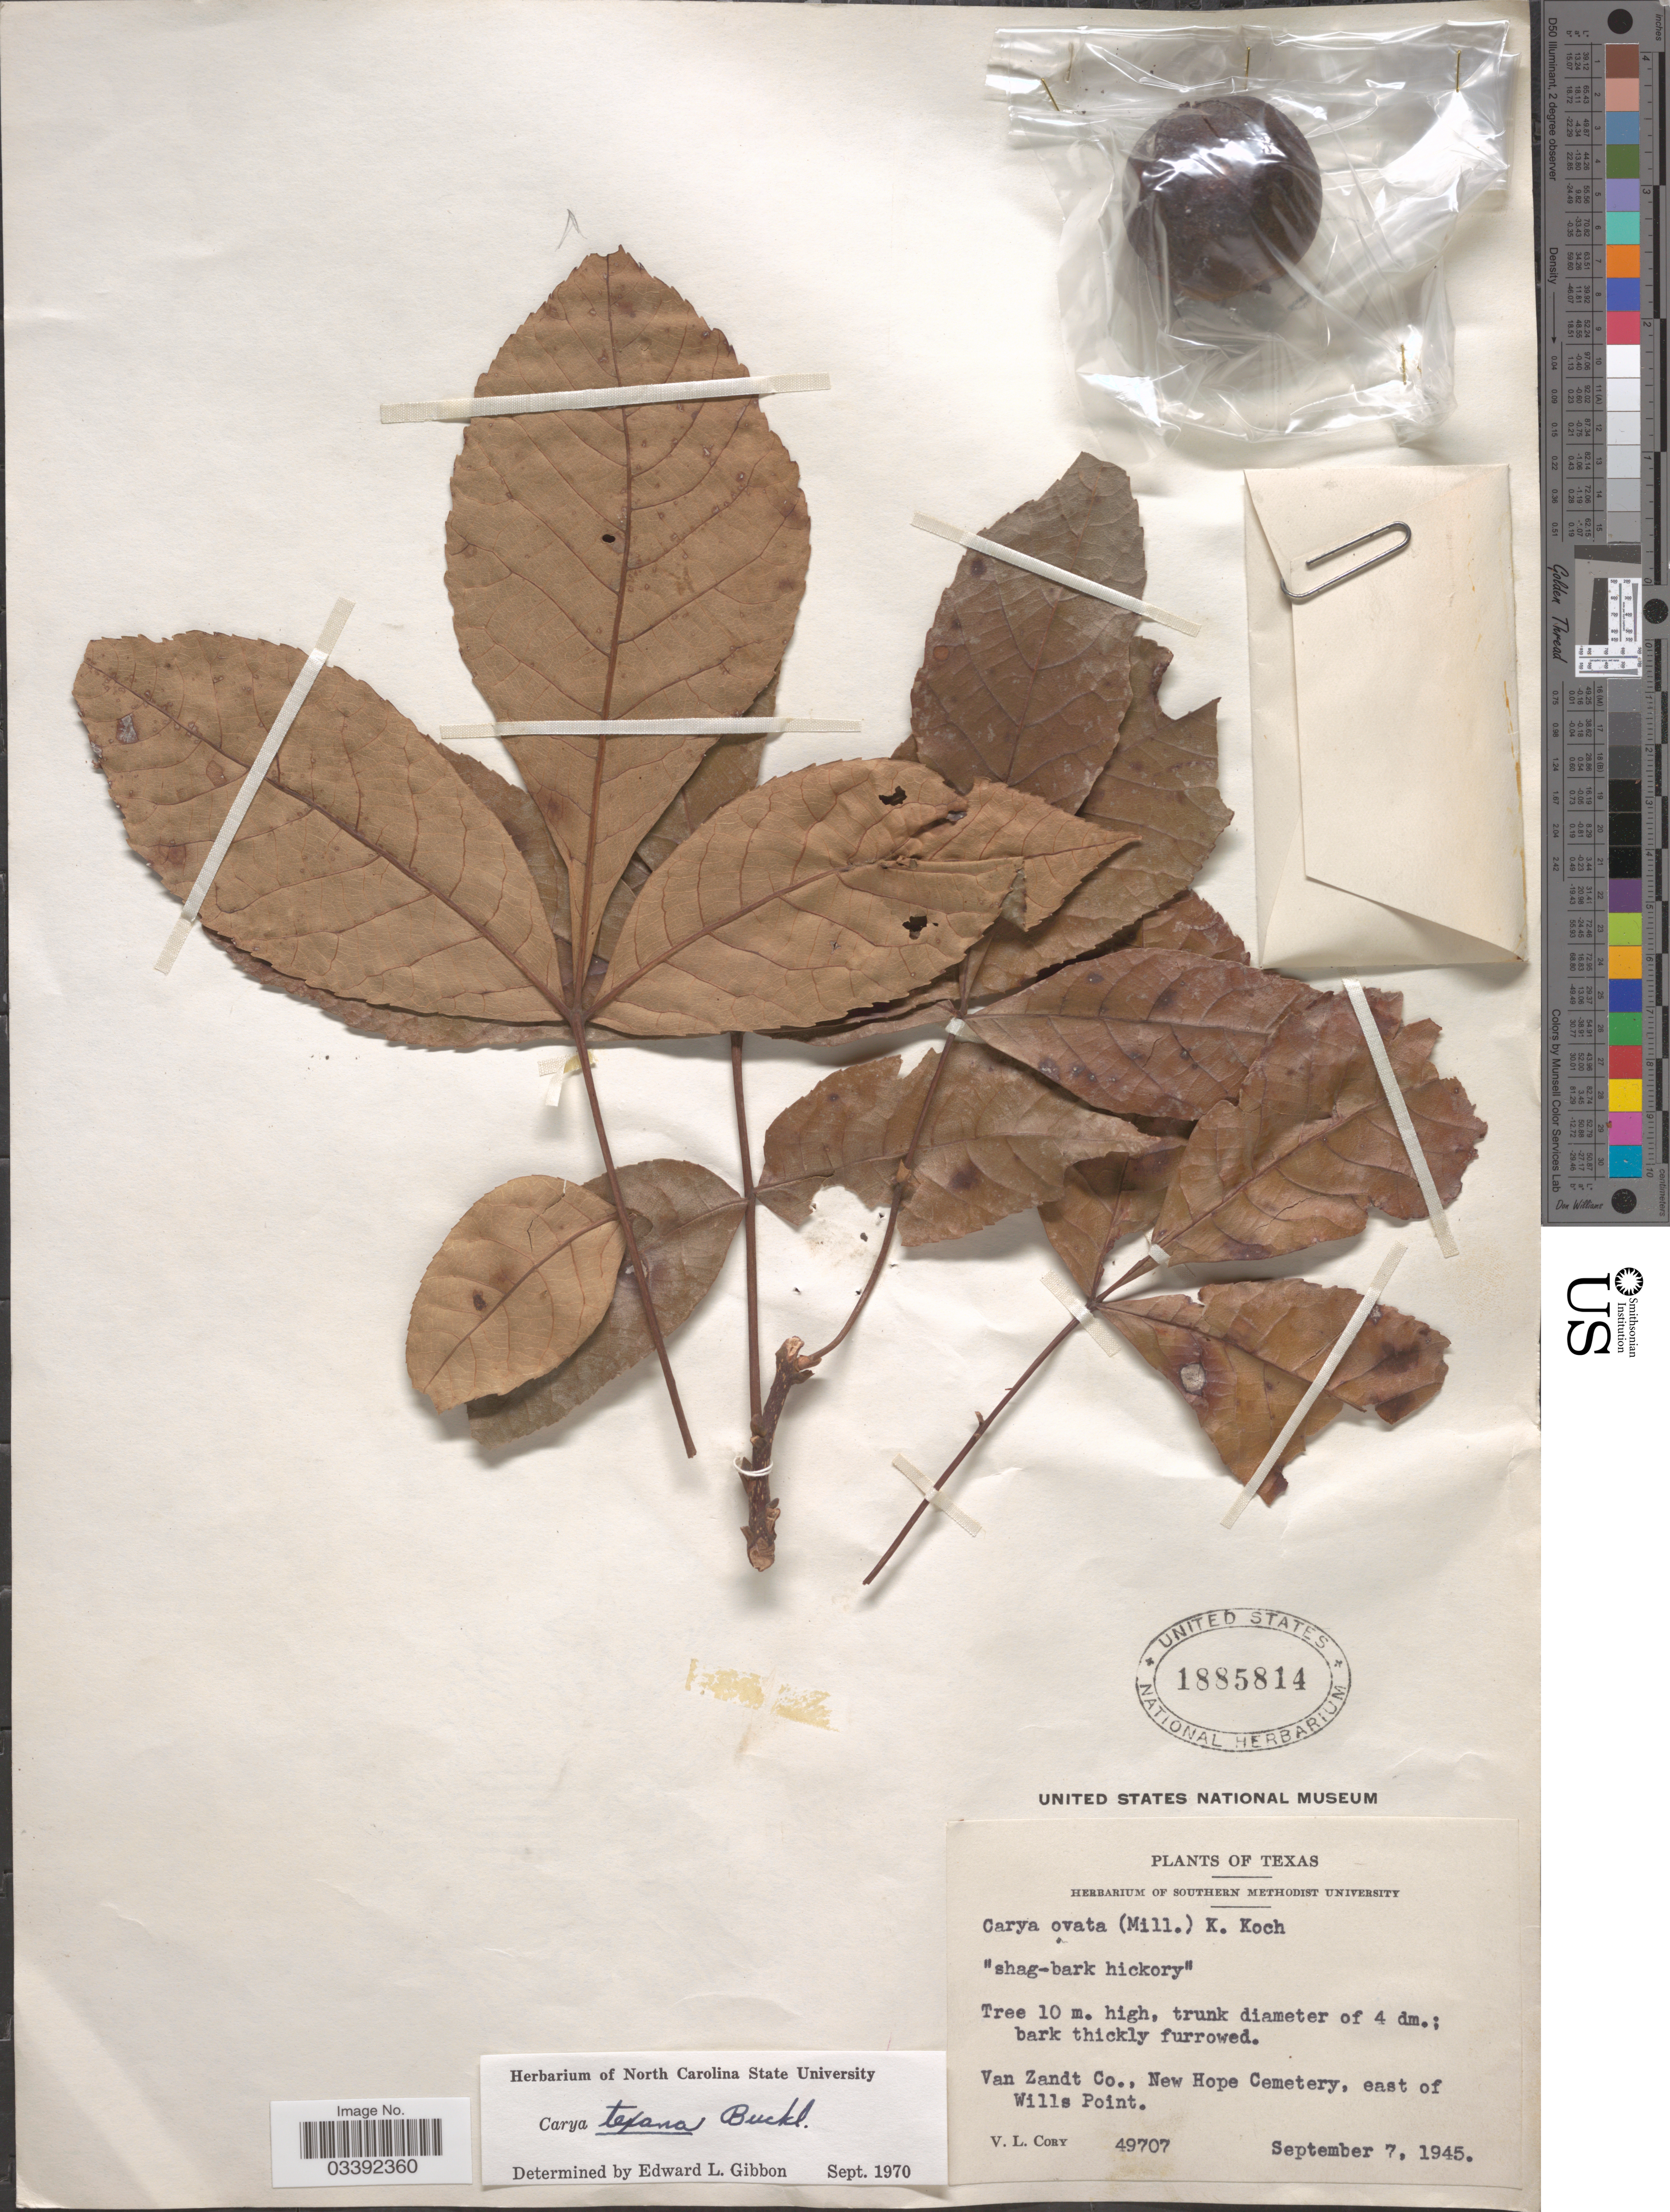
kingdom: Plantae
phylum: Tracheophyta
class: Magnoliopsida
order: Fagales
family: Juglandaceae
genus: Carya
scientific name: Carya texana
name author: Buckley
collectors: V. Cory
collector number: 49707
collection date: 1945-09-07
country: United States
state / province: Texas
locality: Van Zandt Co., New Hope Cemetery, east of Wills Point.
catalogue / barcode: US 1885814